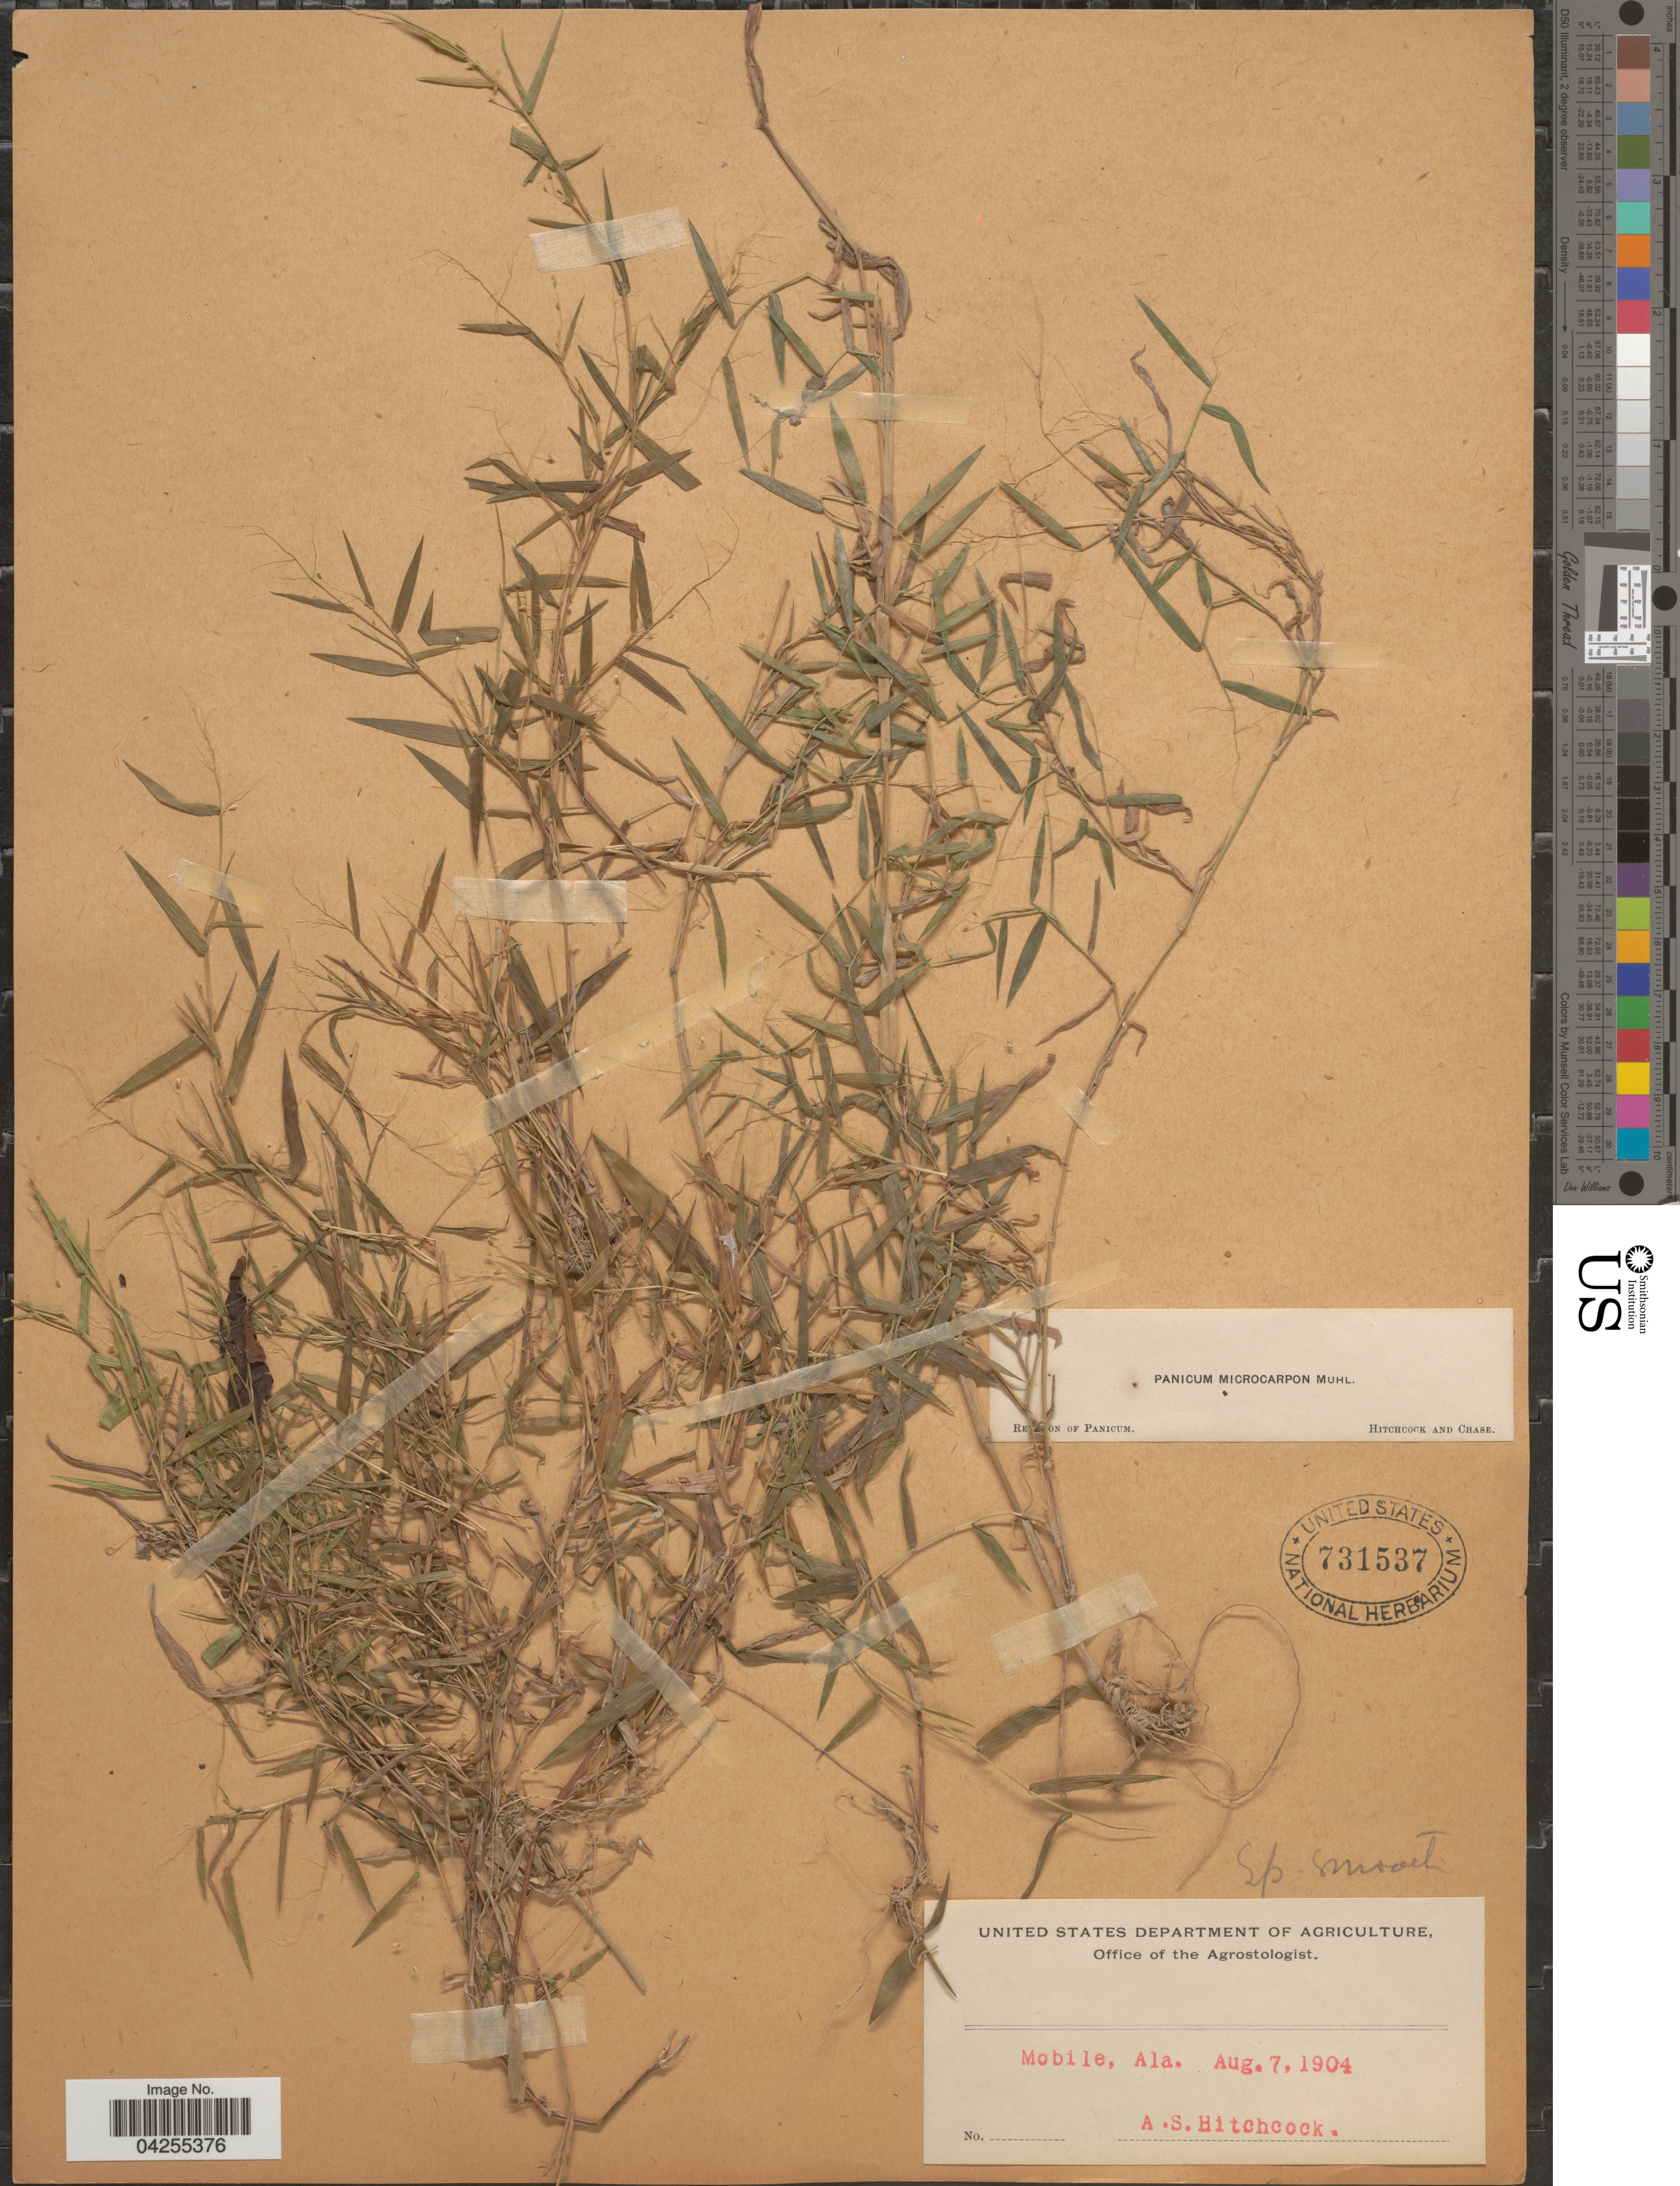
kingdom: Plantae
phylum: Tracheophyta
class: Liliopsida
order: Poales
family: Poaceae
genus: Dichanthelium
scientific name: Dichanthelium dichotomum var. dichotomum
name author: (L.) Gould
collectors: A. S. Hitchcock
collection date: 1904-08-07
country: United States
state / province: Alabama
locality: Mobile.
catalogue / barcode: US 731537